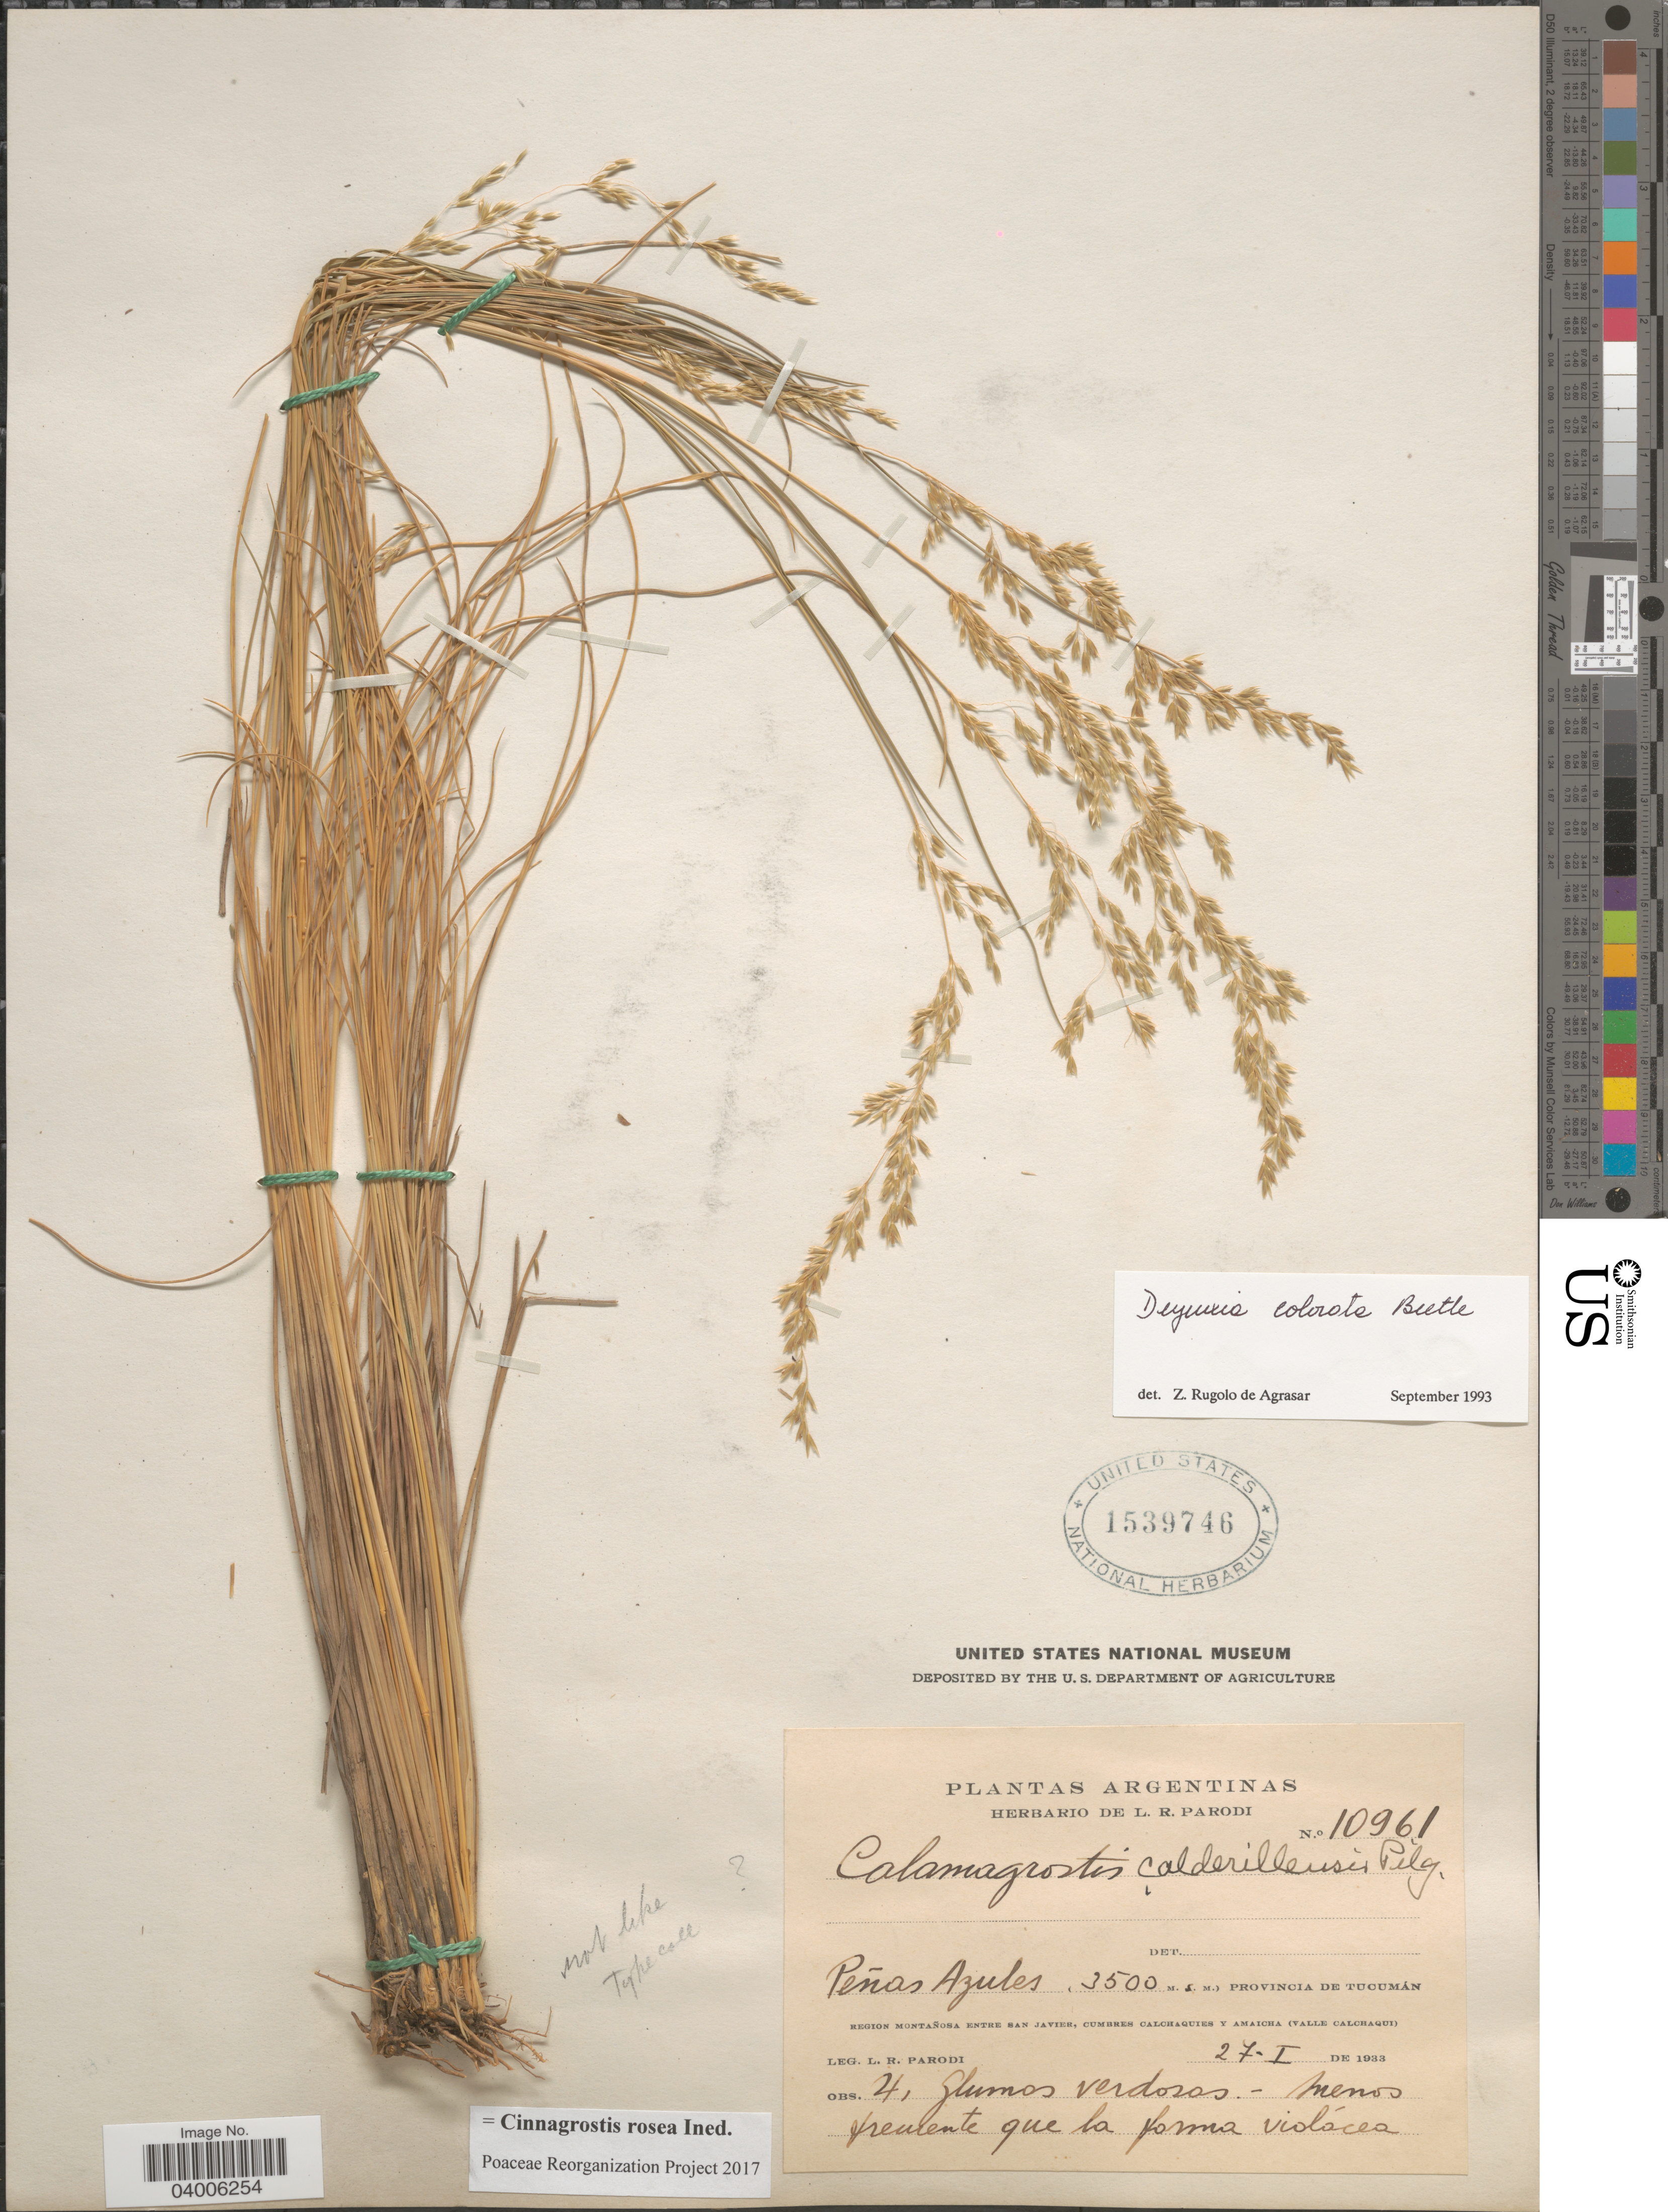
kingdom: Plantae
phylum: Tracheophyta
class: Liliopsida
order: Poales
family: Poaceae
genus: Cinnagrostis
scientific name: Cinnagrostis rosea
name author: (Griseb.) P.M. Peterson et al.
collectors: L. R. Parodi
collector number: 10961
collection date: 1933-01-27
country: Argentina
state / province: Tucuman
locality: Peñas Azules. Region Montañosa entre San Javier, cumbres Calchaquies y Amaicha (Valle Calchaqui).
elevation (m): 3500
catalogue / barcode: US 1539746